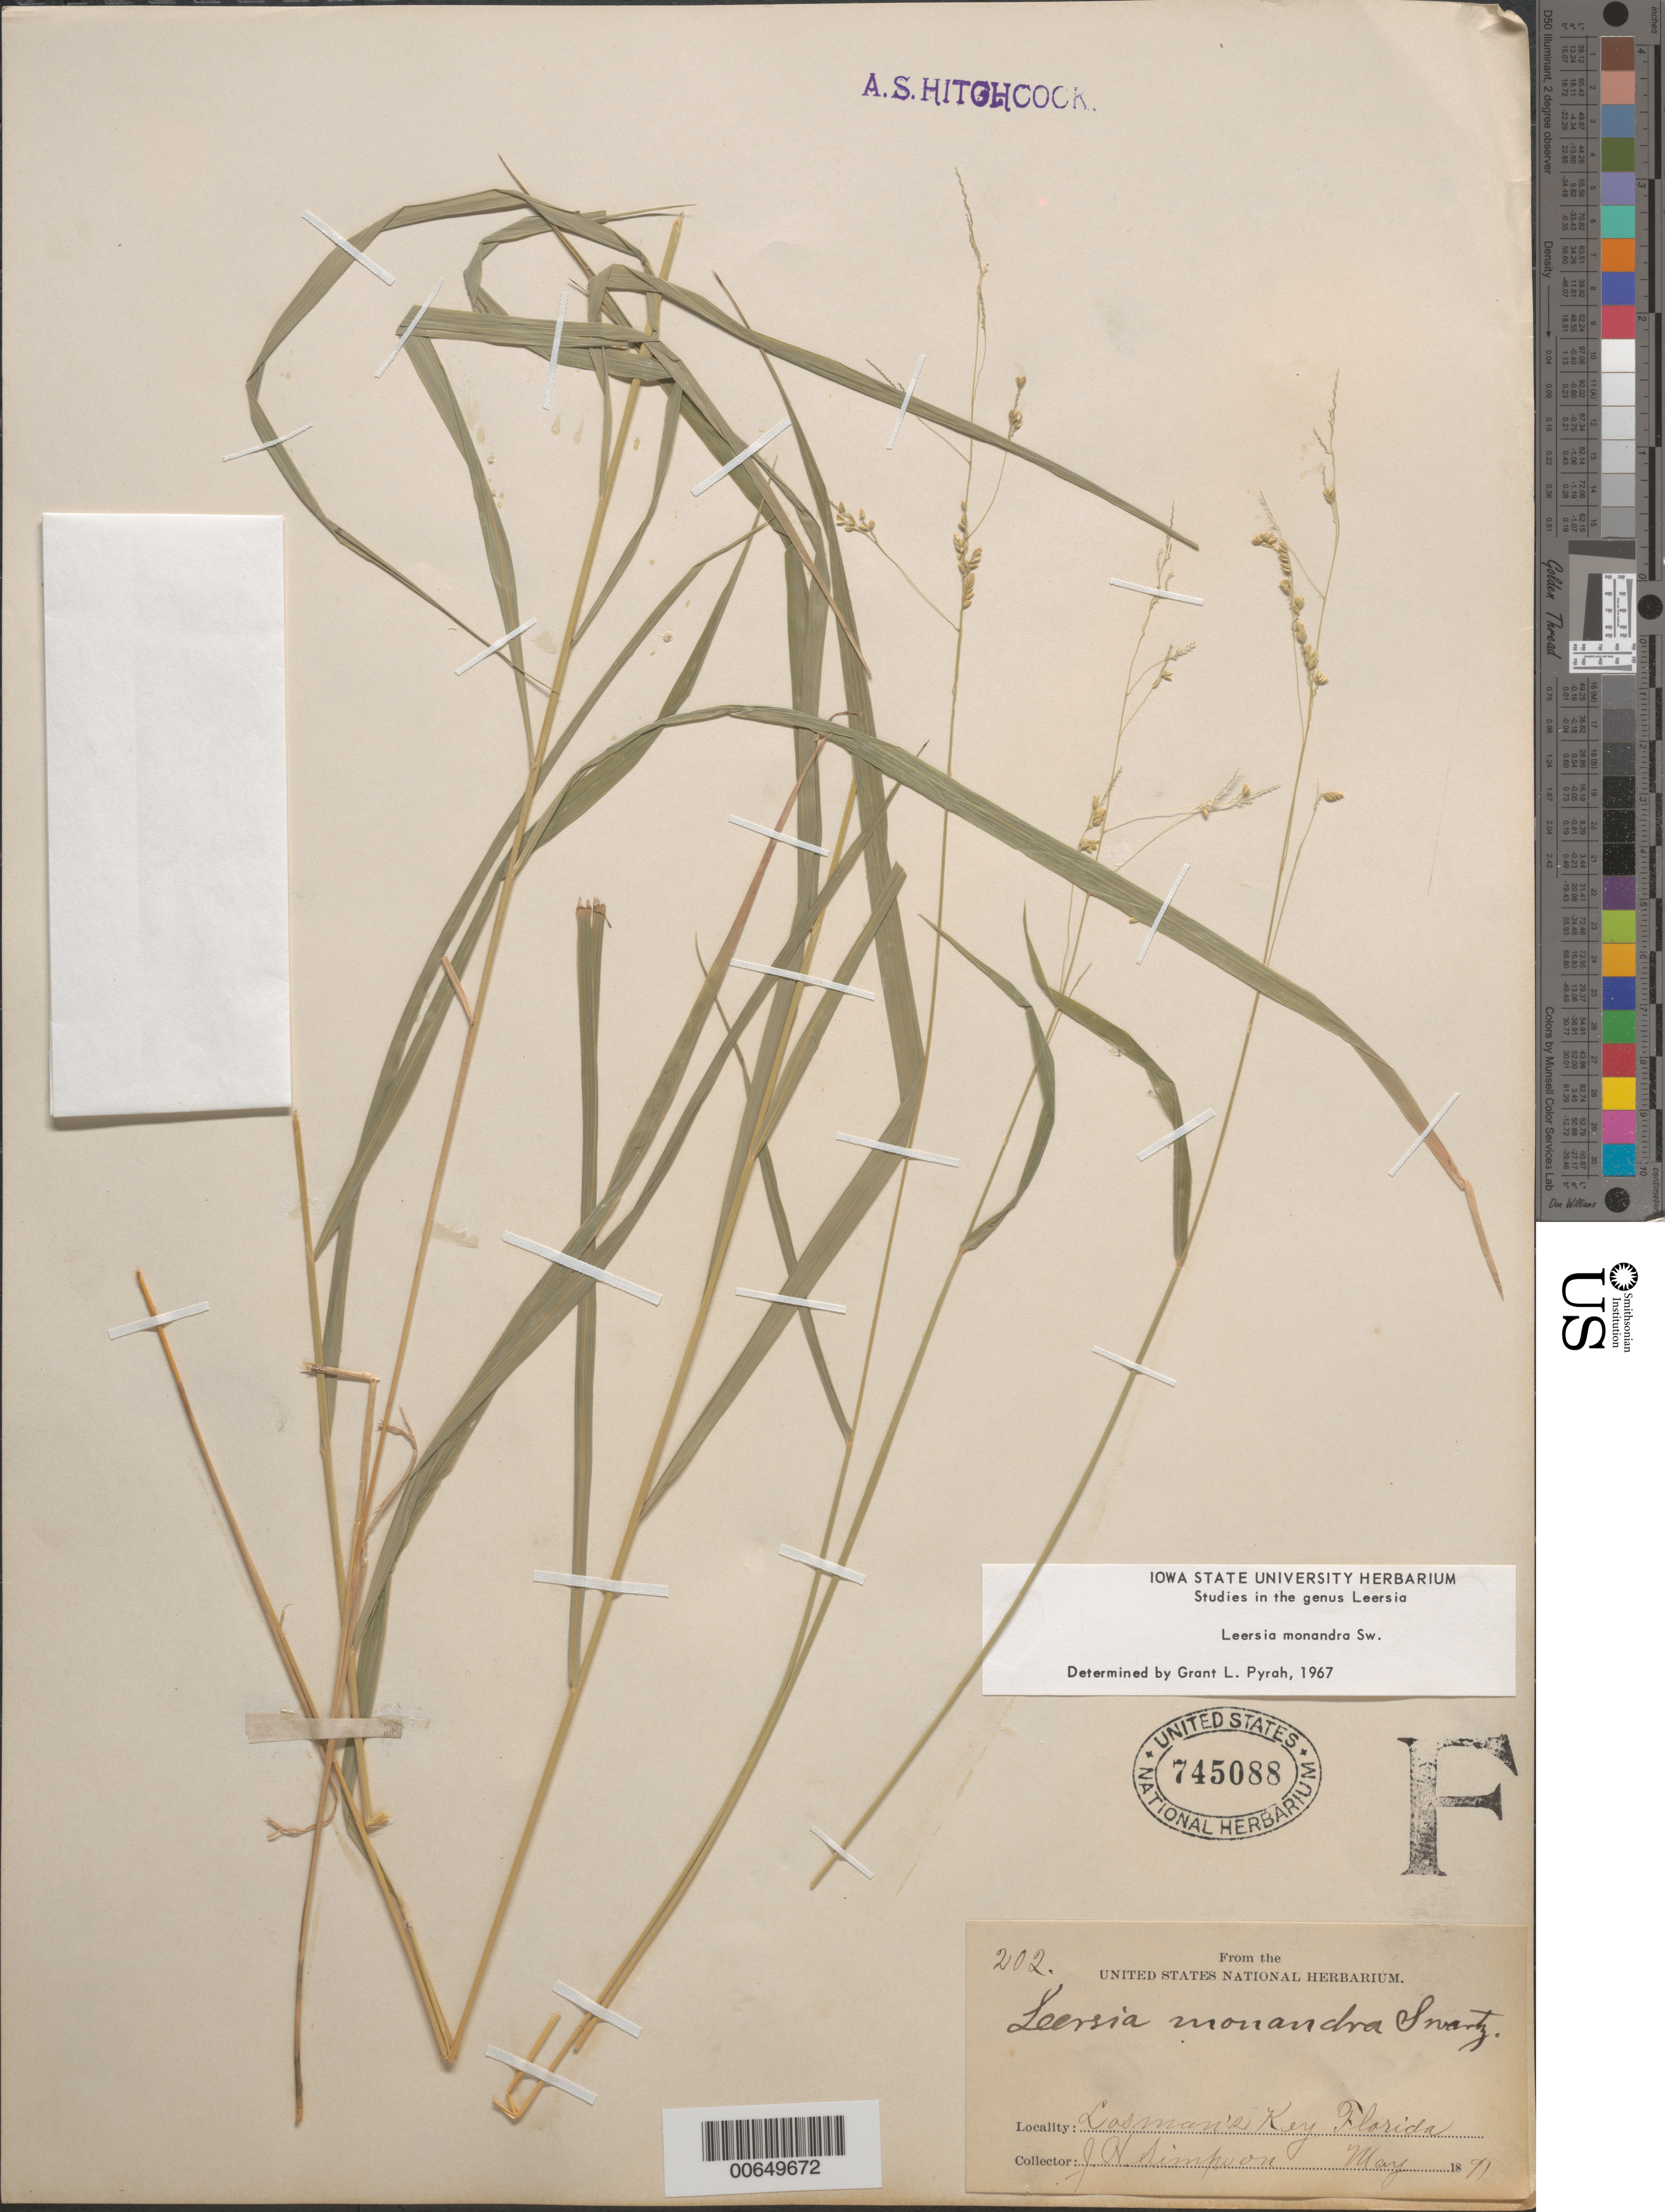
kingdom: Plantae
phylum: Tracheophyta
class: Liliopsida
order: Poales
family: Poaceae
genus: Leersia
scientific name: Leersia monandra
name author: Sw.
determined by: Pyrah, G. L.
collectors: J. H. Simpson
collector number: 202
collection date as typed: May 1891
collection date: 1891-05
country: United States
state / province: Florida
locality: Losman's Key, Florida.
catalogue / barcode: US 745088